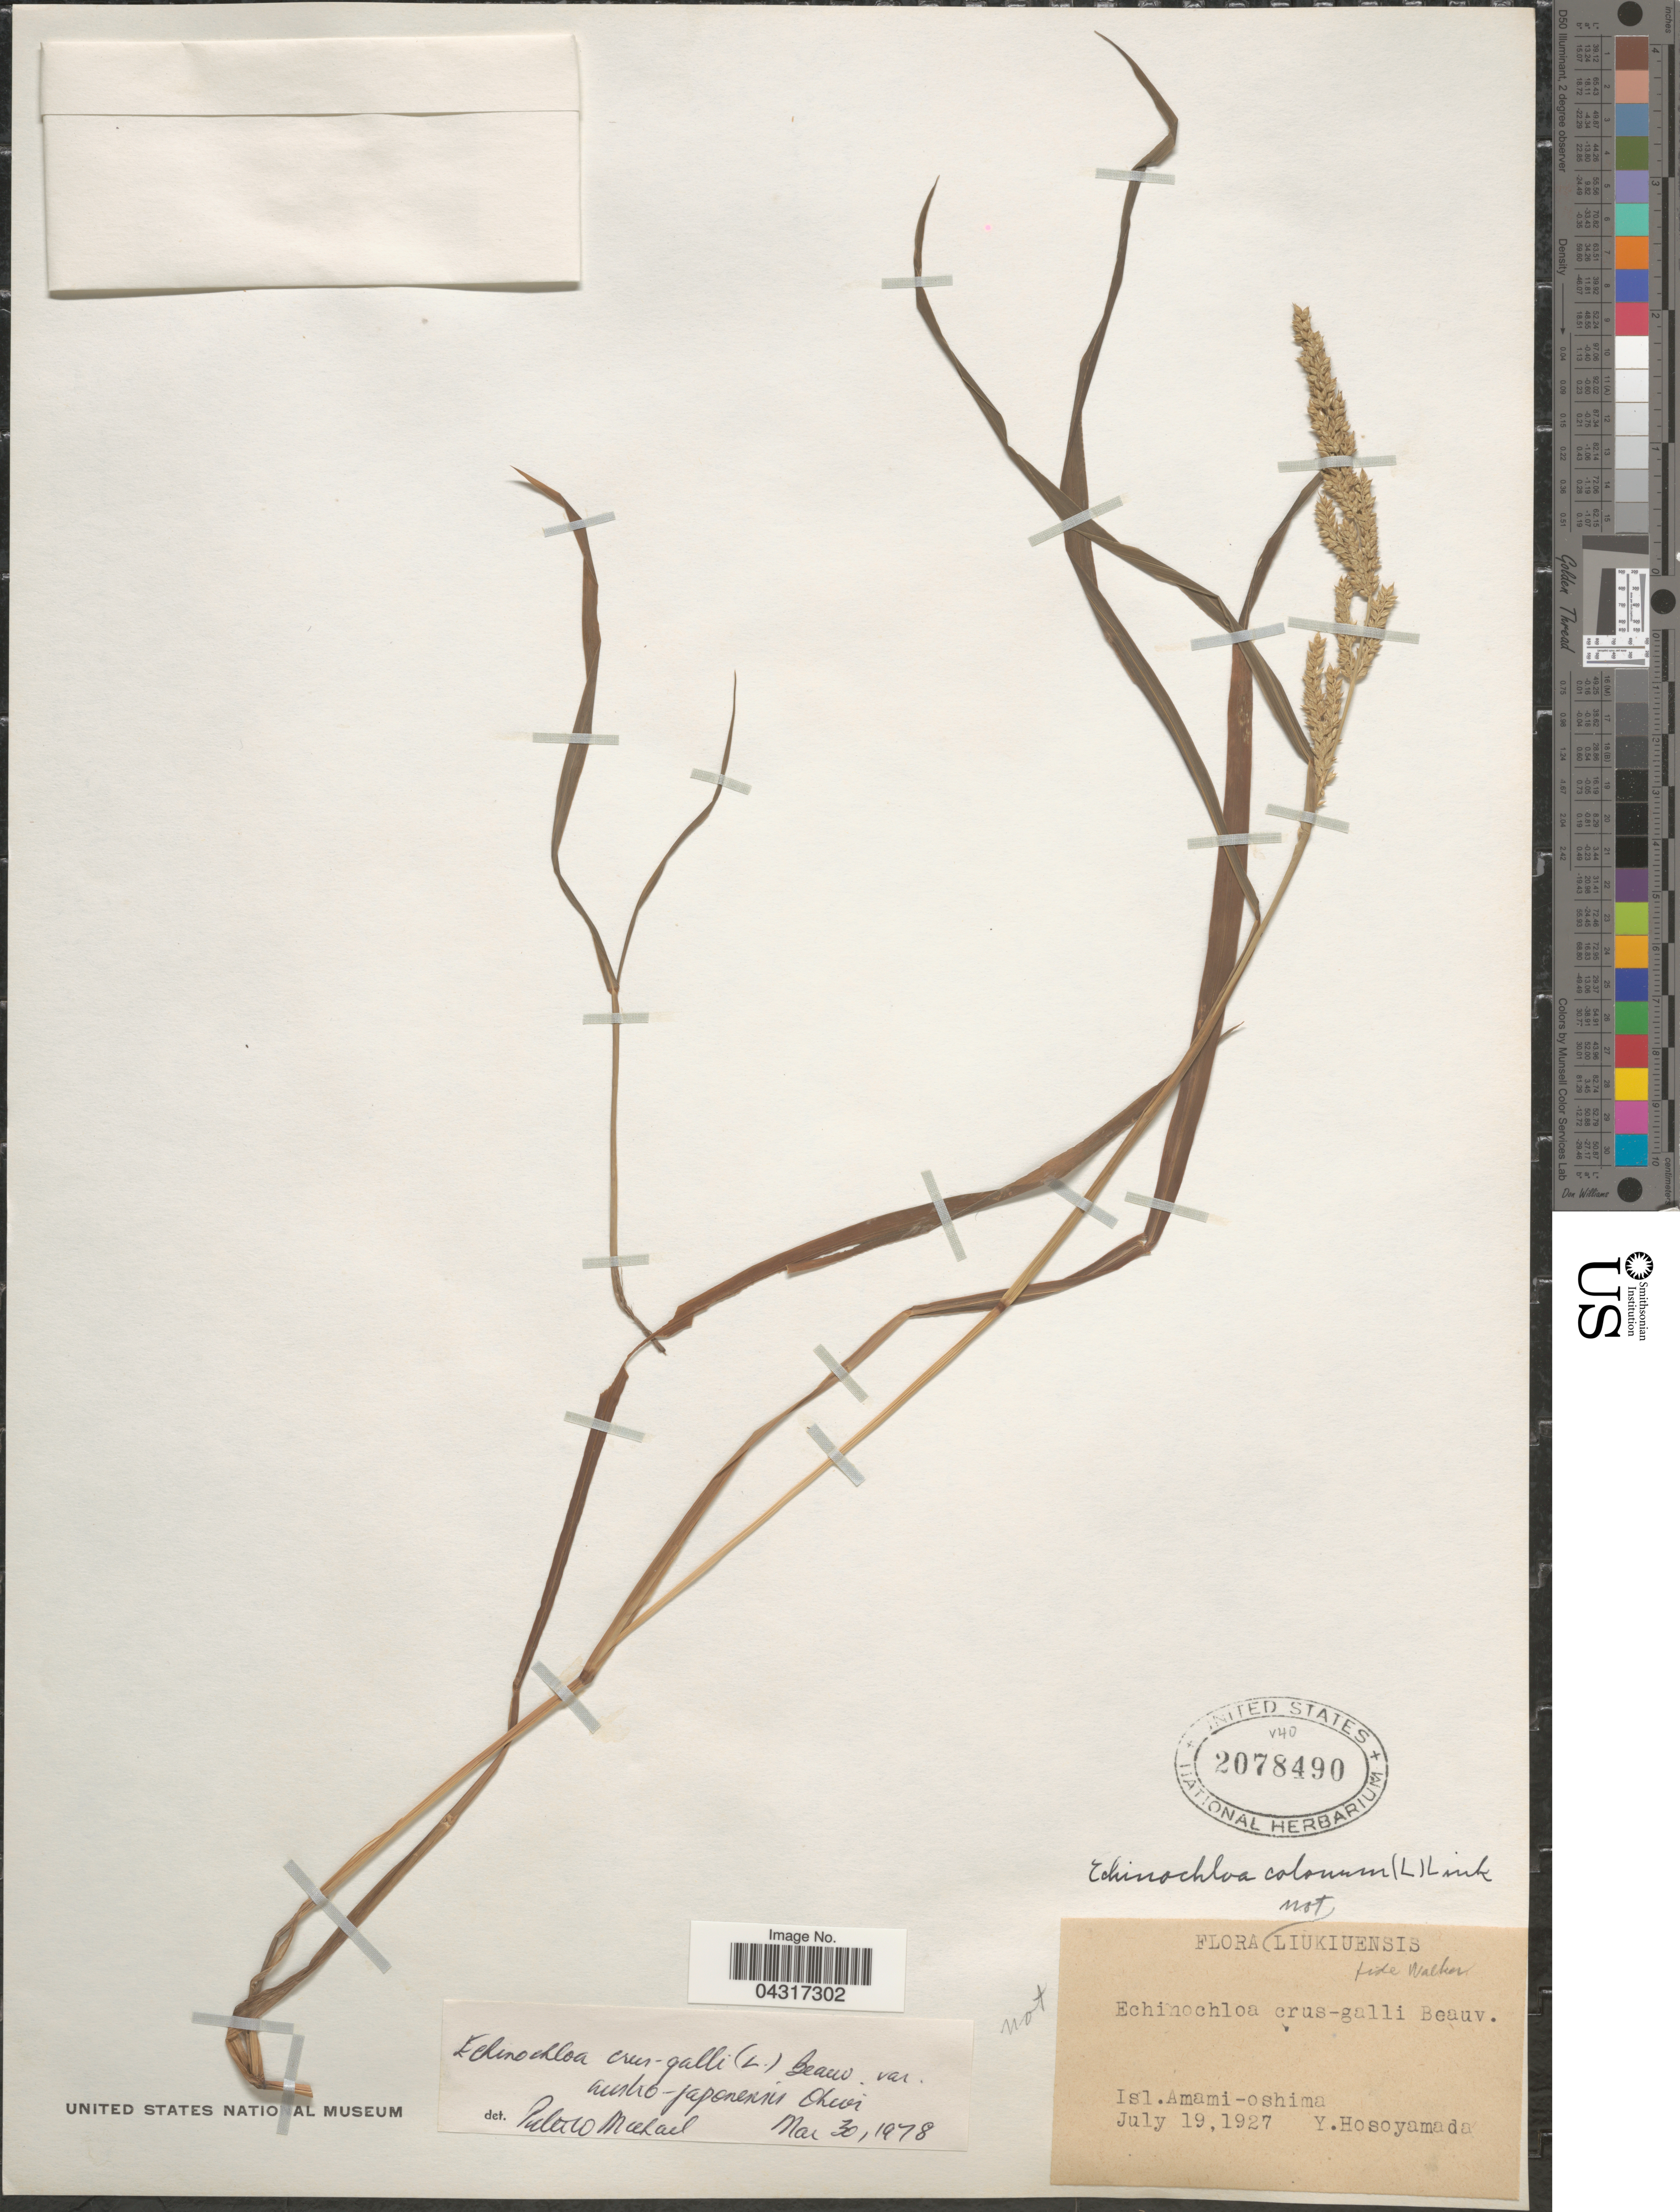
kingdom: Plantae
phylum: Tracheophyta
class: Liliopsida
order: Poales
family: Poaceae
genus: Echinochloa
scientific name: Echinochloa crus-galli var. austrojaponensis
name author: Ohwi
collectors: Y. Hosoyamada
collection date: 1927-07-19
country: Japan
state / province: Okinawa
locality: Liukiuensis. Isl. Amami-oshima.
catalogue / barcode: US 2078490